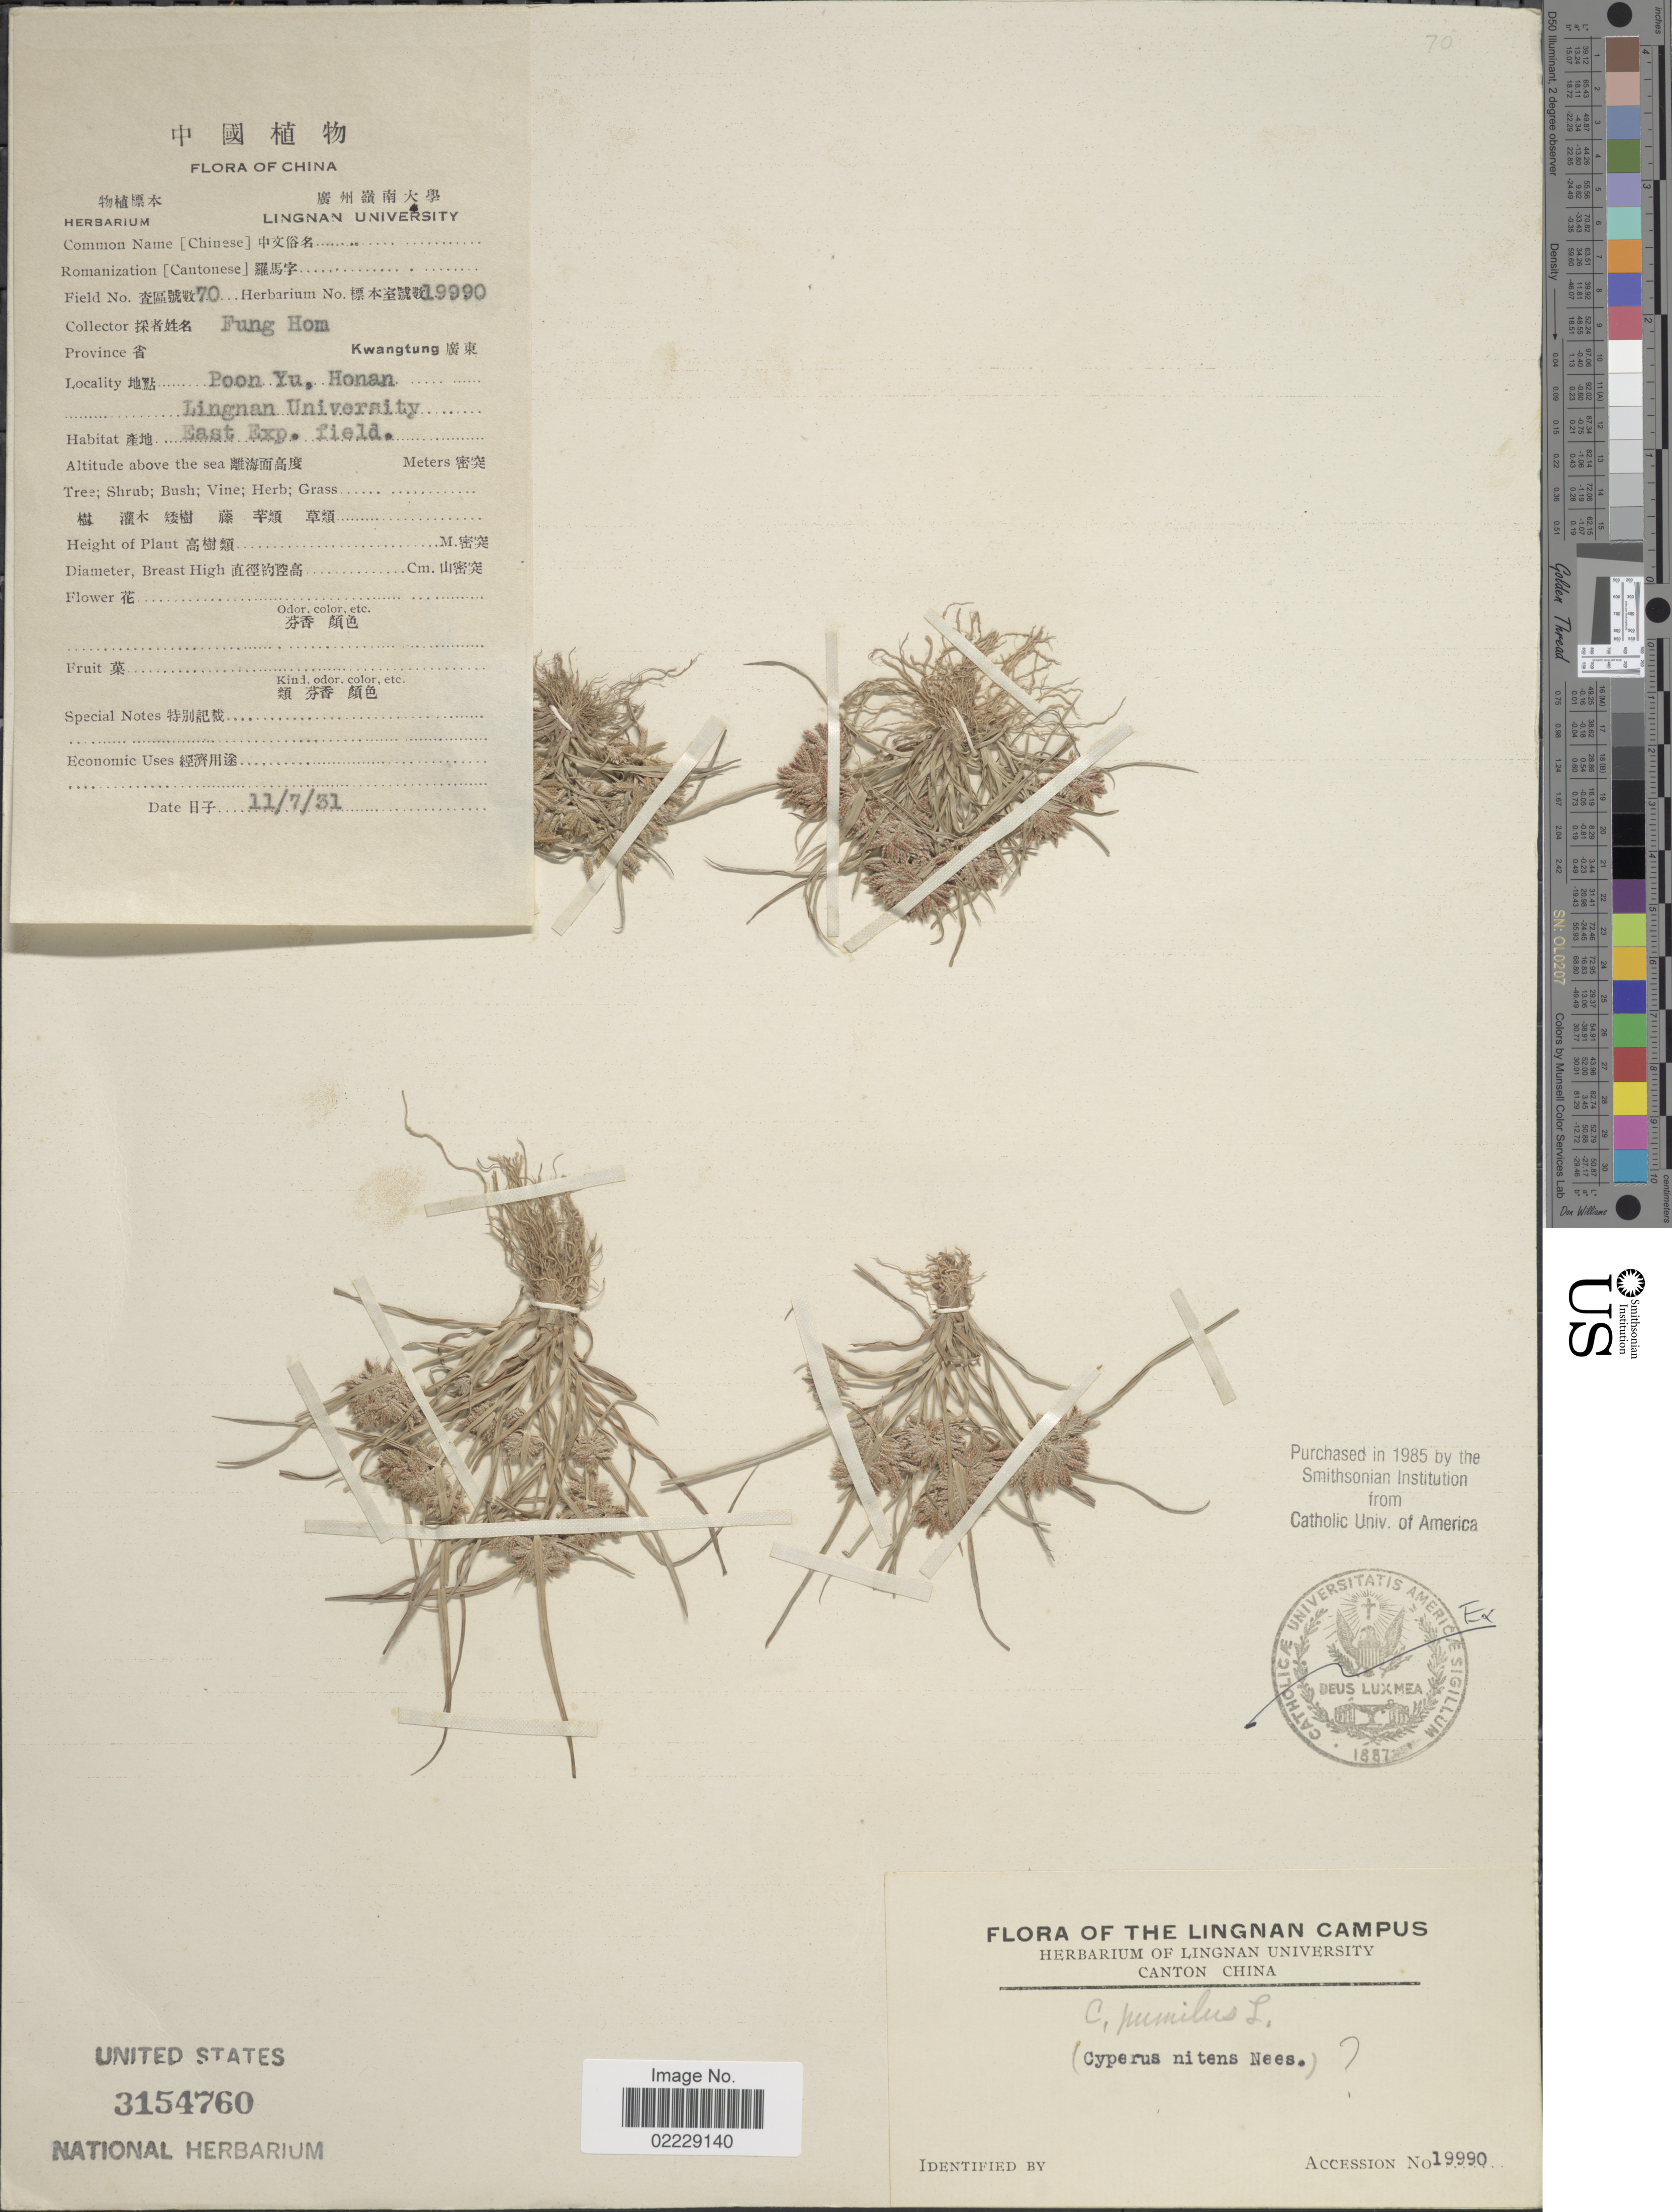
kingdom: Plantae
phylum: Tracheophyta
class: Liliopsida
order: Poales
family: Cyperaceae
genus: Cyperus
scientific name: Cyperus pumilus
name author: L.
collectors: F. Hom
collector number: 70/19990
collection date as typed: Transcribed d/m/y: 7/11/31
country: China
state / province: Guangdong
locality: Kwangtung Province, Poon Yu, Honan Lingnan University, East Exp. field.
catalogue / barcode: US 3154760